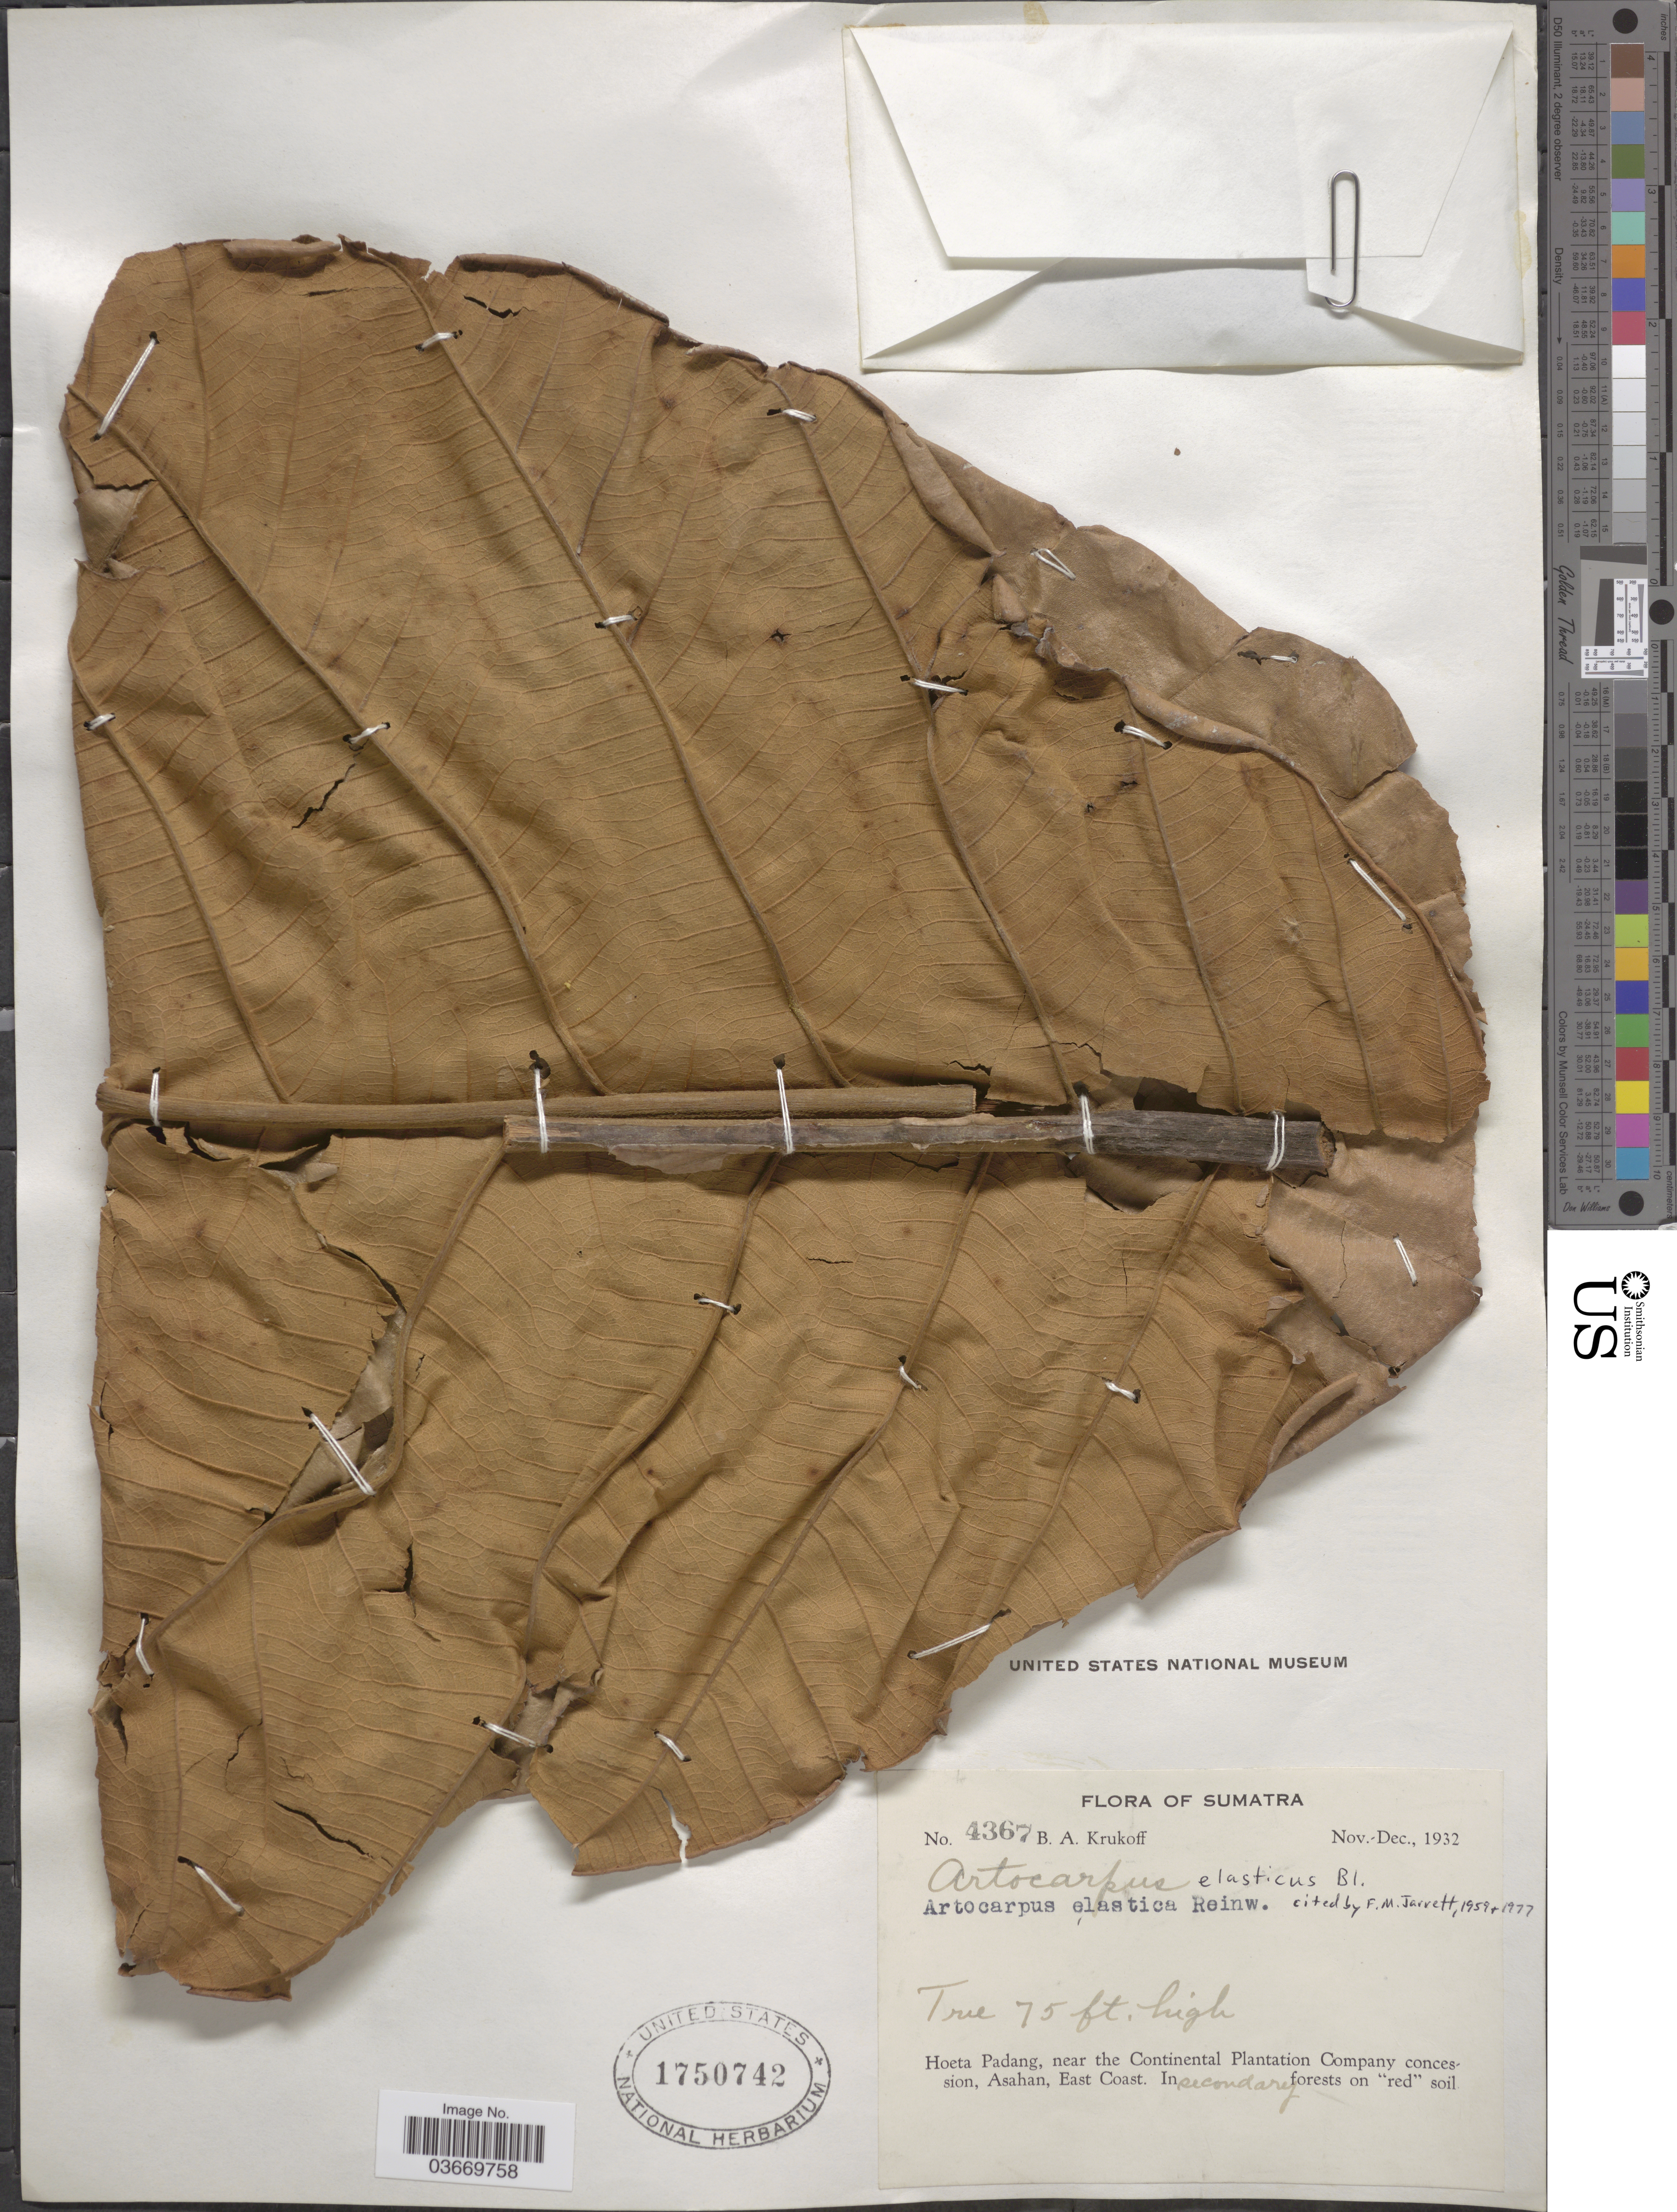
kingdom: Plantae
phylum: Tracheophyta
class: Magnoliopsida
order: Rosales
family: Moraceae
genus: Artocarpus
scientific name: Artocarpus elasticus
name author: Reinw. ex Blume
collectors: B. A. Krukoff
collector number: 4367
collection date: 1932-11/1932-12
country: Indonesia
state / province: Sumatra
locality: Hoeta Padang, near the Continental Plantation Company concession, Asahan, East Coast.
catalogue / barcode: US 1750742